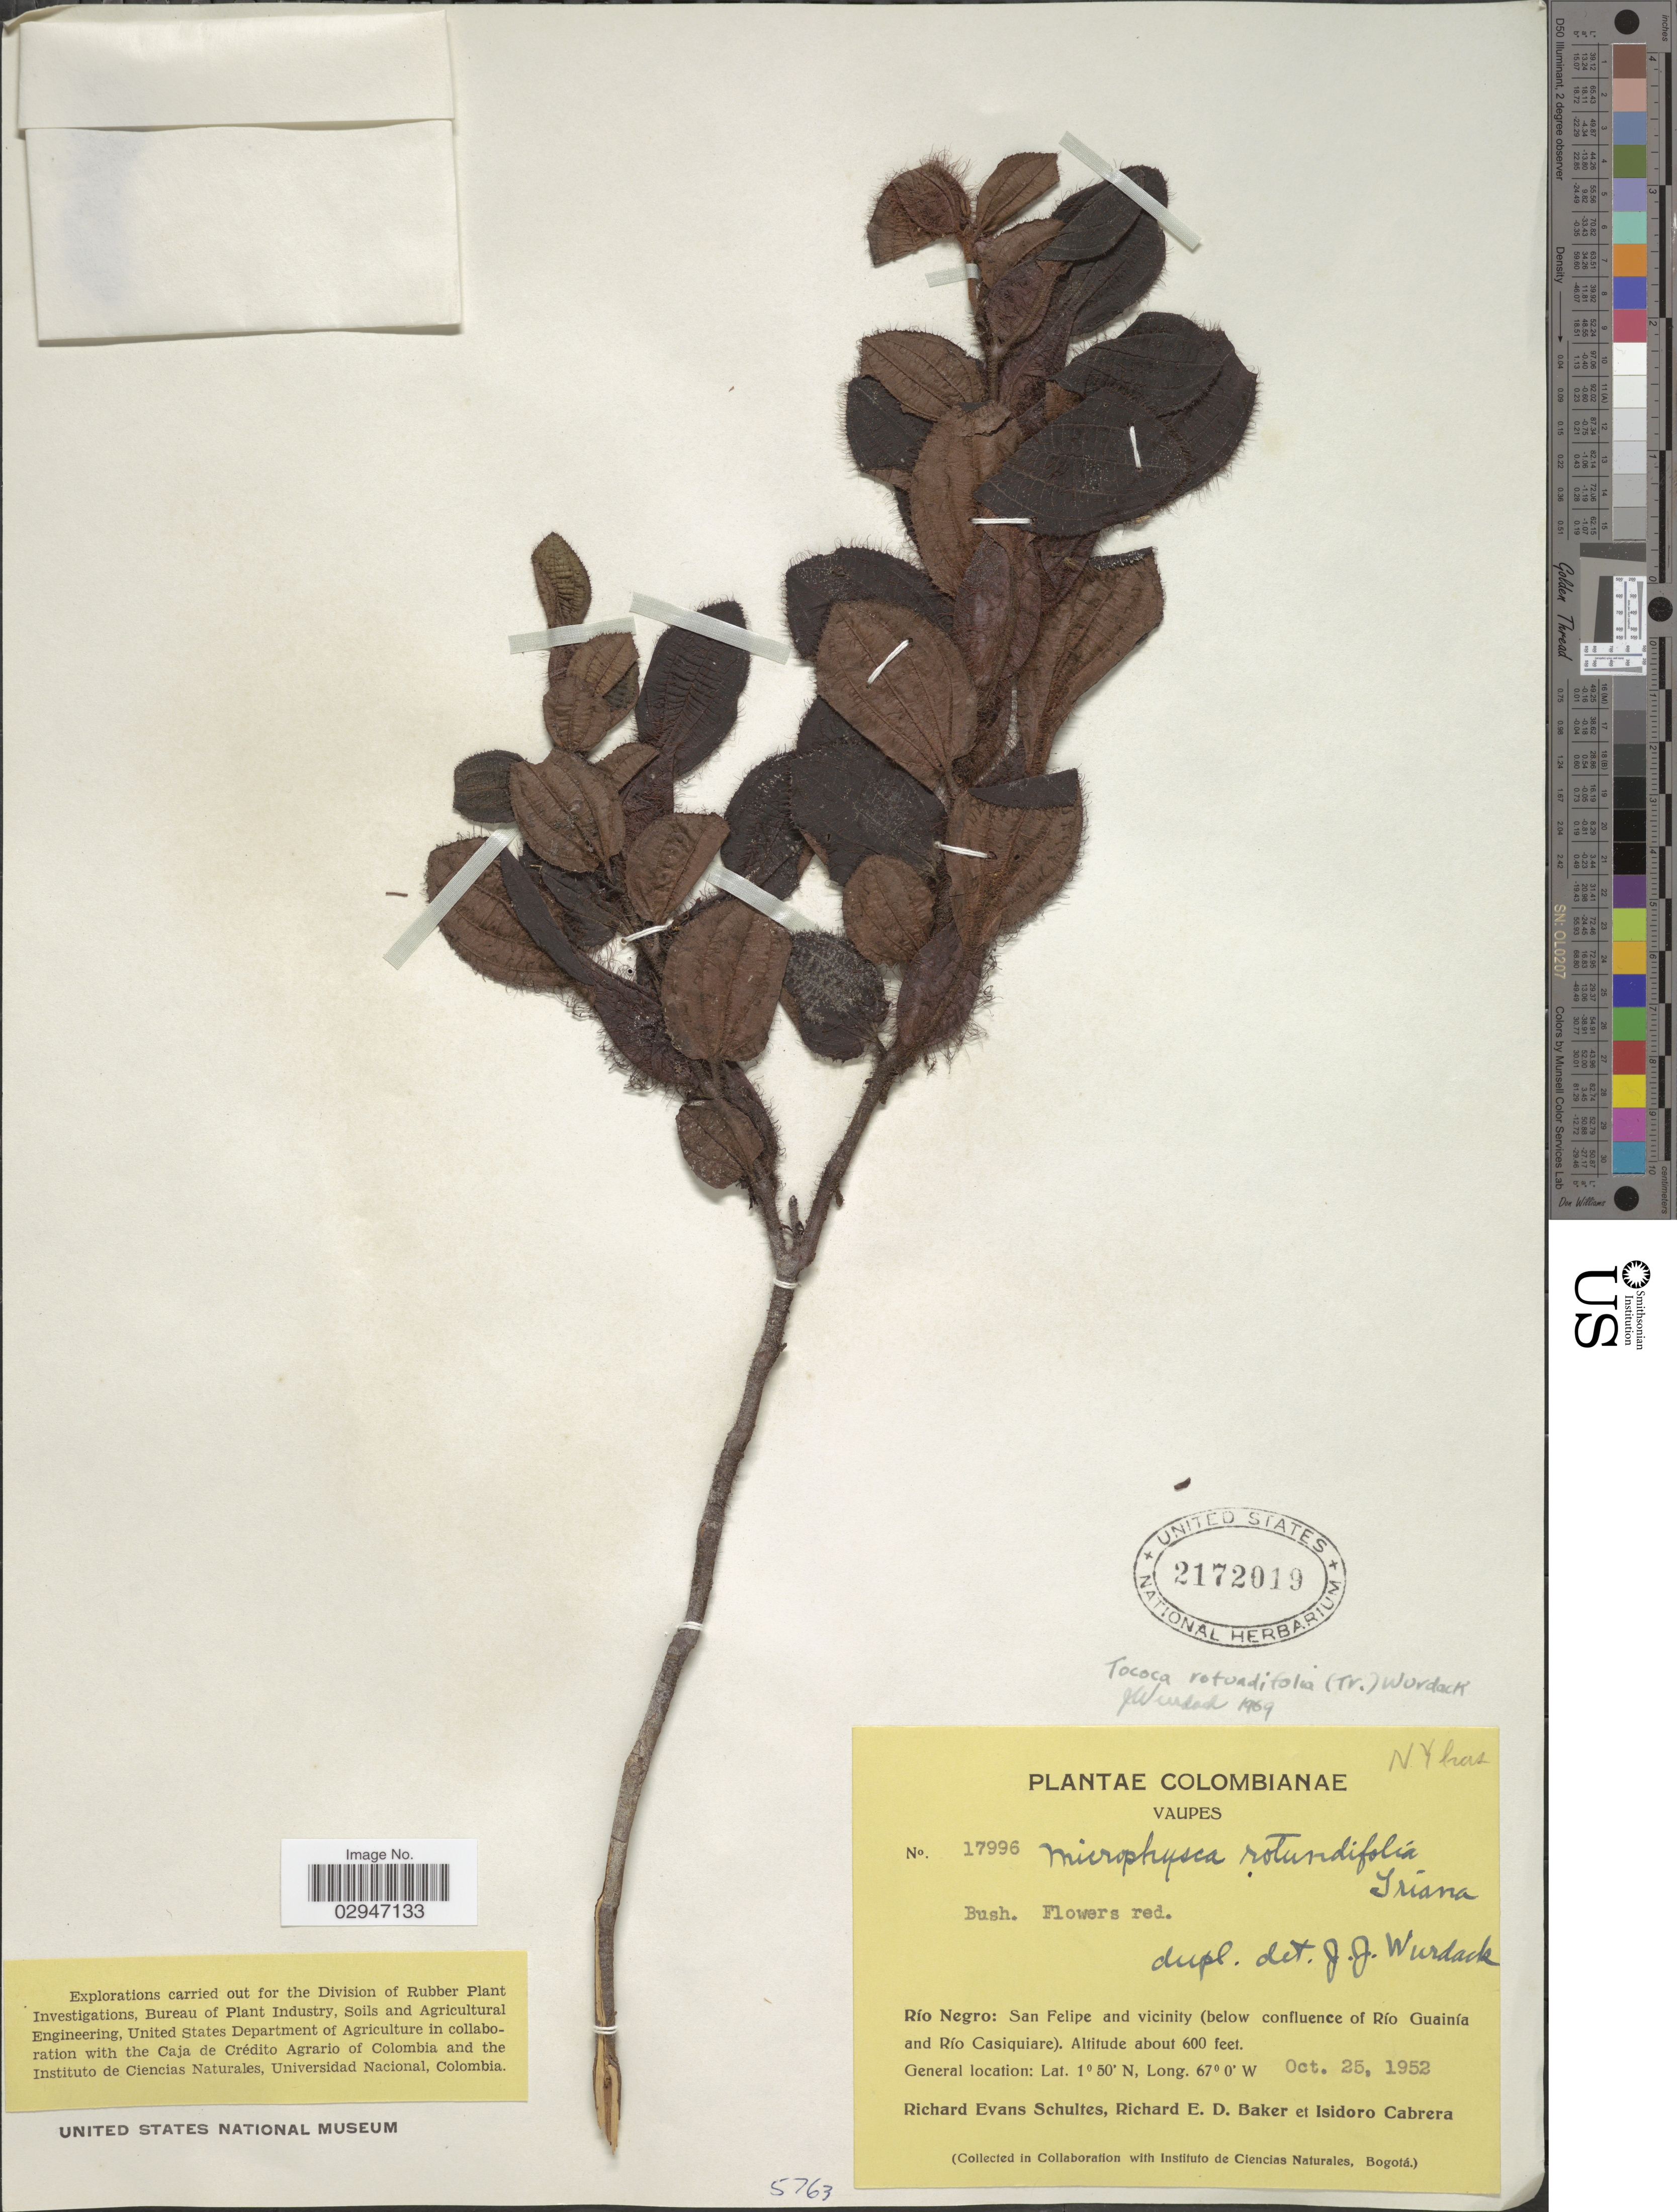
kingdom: Plantae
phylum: Tracheophyta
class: Magnoliopsida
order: Myrtales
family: Melastomataceae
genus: Tococa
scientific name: Tococa rotundifolia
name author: (Triana) Wurdack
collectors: R. E. Schultes, R. E. D. Baker & I. Cabrera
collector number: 17996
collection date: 1952-10-25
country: Colombia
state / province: Vaupés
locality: Río Negro: San Felipe and vicinity (below confluence of Río Guainía and Río Casiquiare).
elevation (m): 183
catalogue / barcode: US 2172019